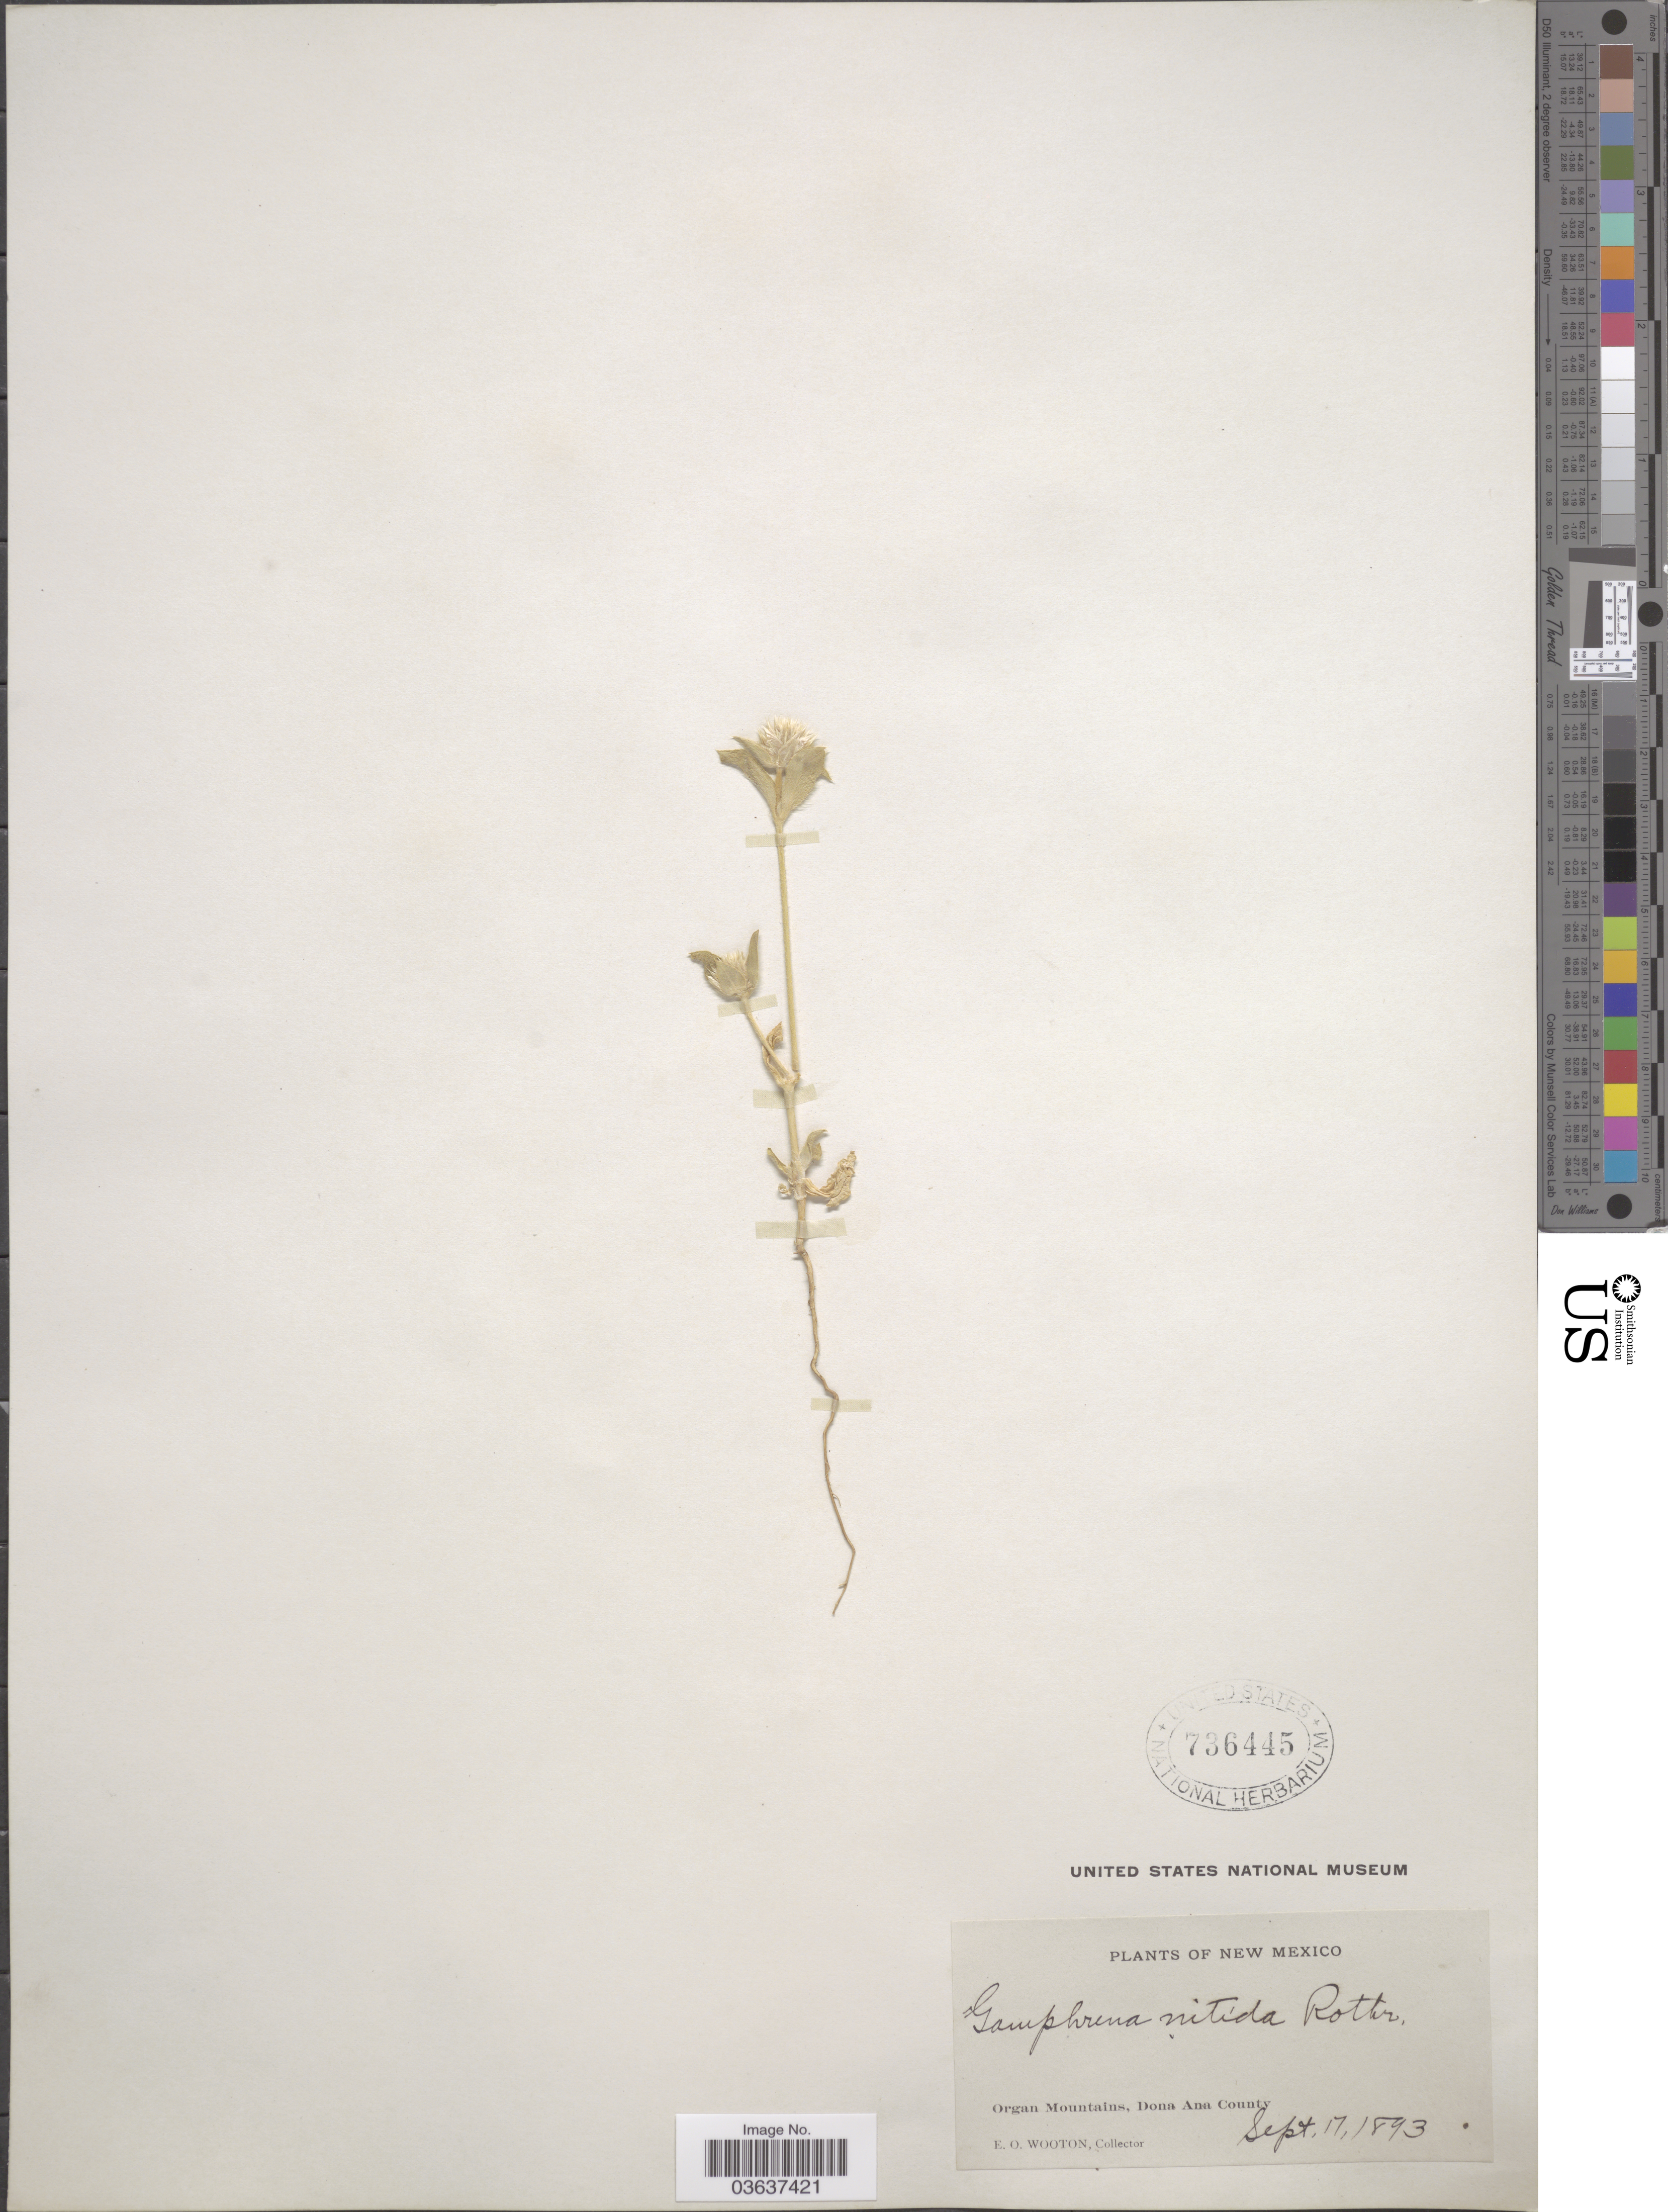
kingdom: Plantae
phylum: Tracheophyta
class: Magnoliopsida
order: Caryophyllales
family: Amaranthaceae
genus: Gomphrena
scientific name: Gomphrena nitida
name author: Rothr.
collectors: E. O. Wooton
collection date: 1893-09-17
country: United States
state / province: New Mexico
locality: Organ Mountains, Dona Ana County.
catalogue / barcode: US 736445